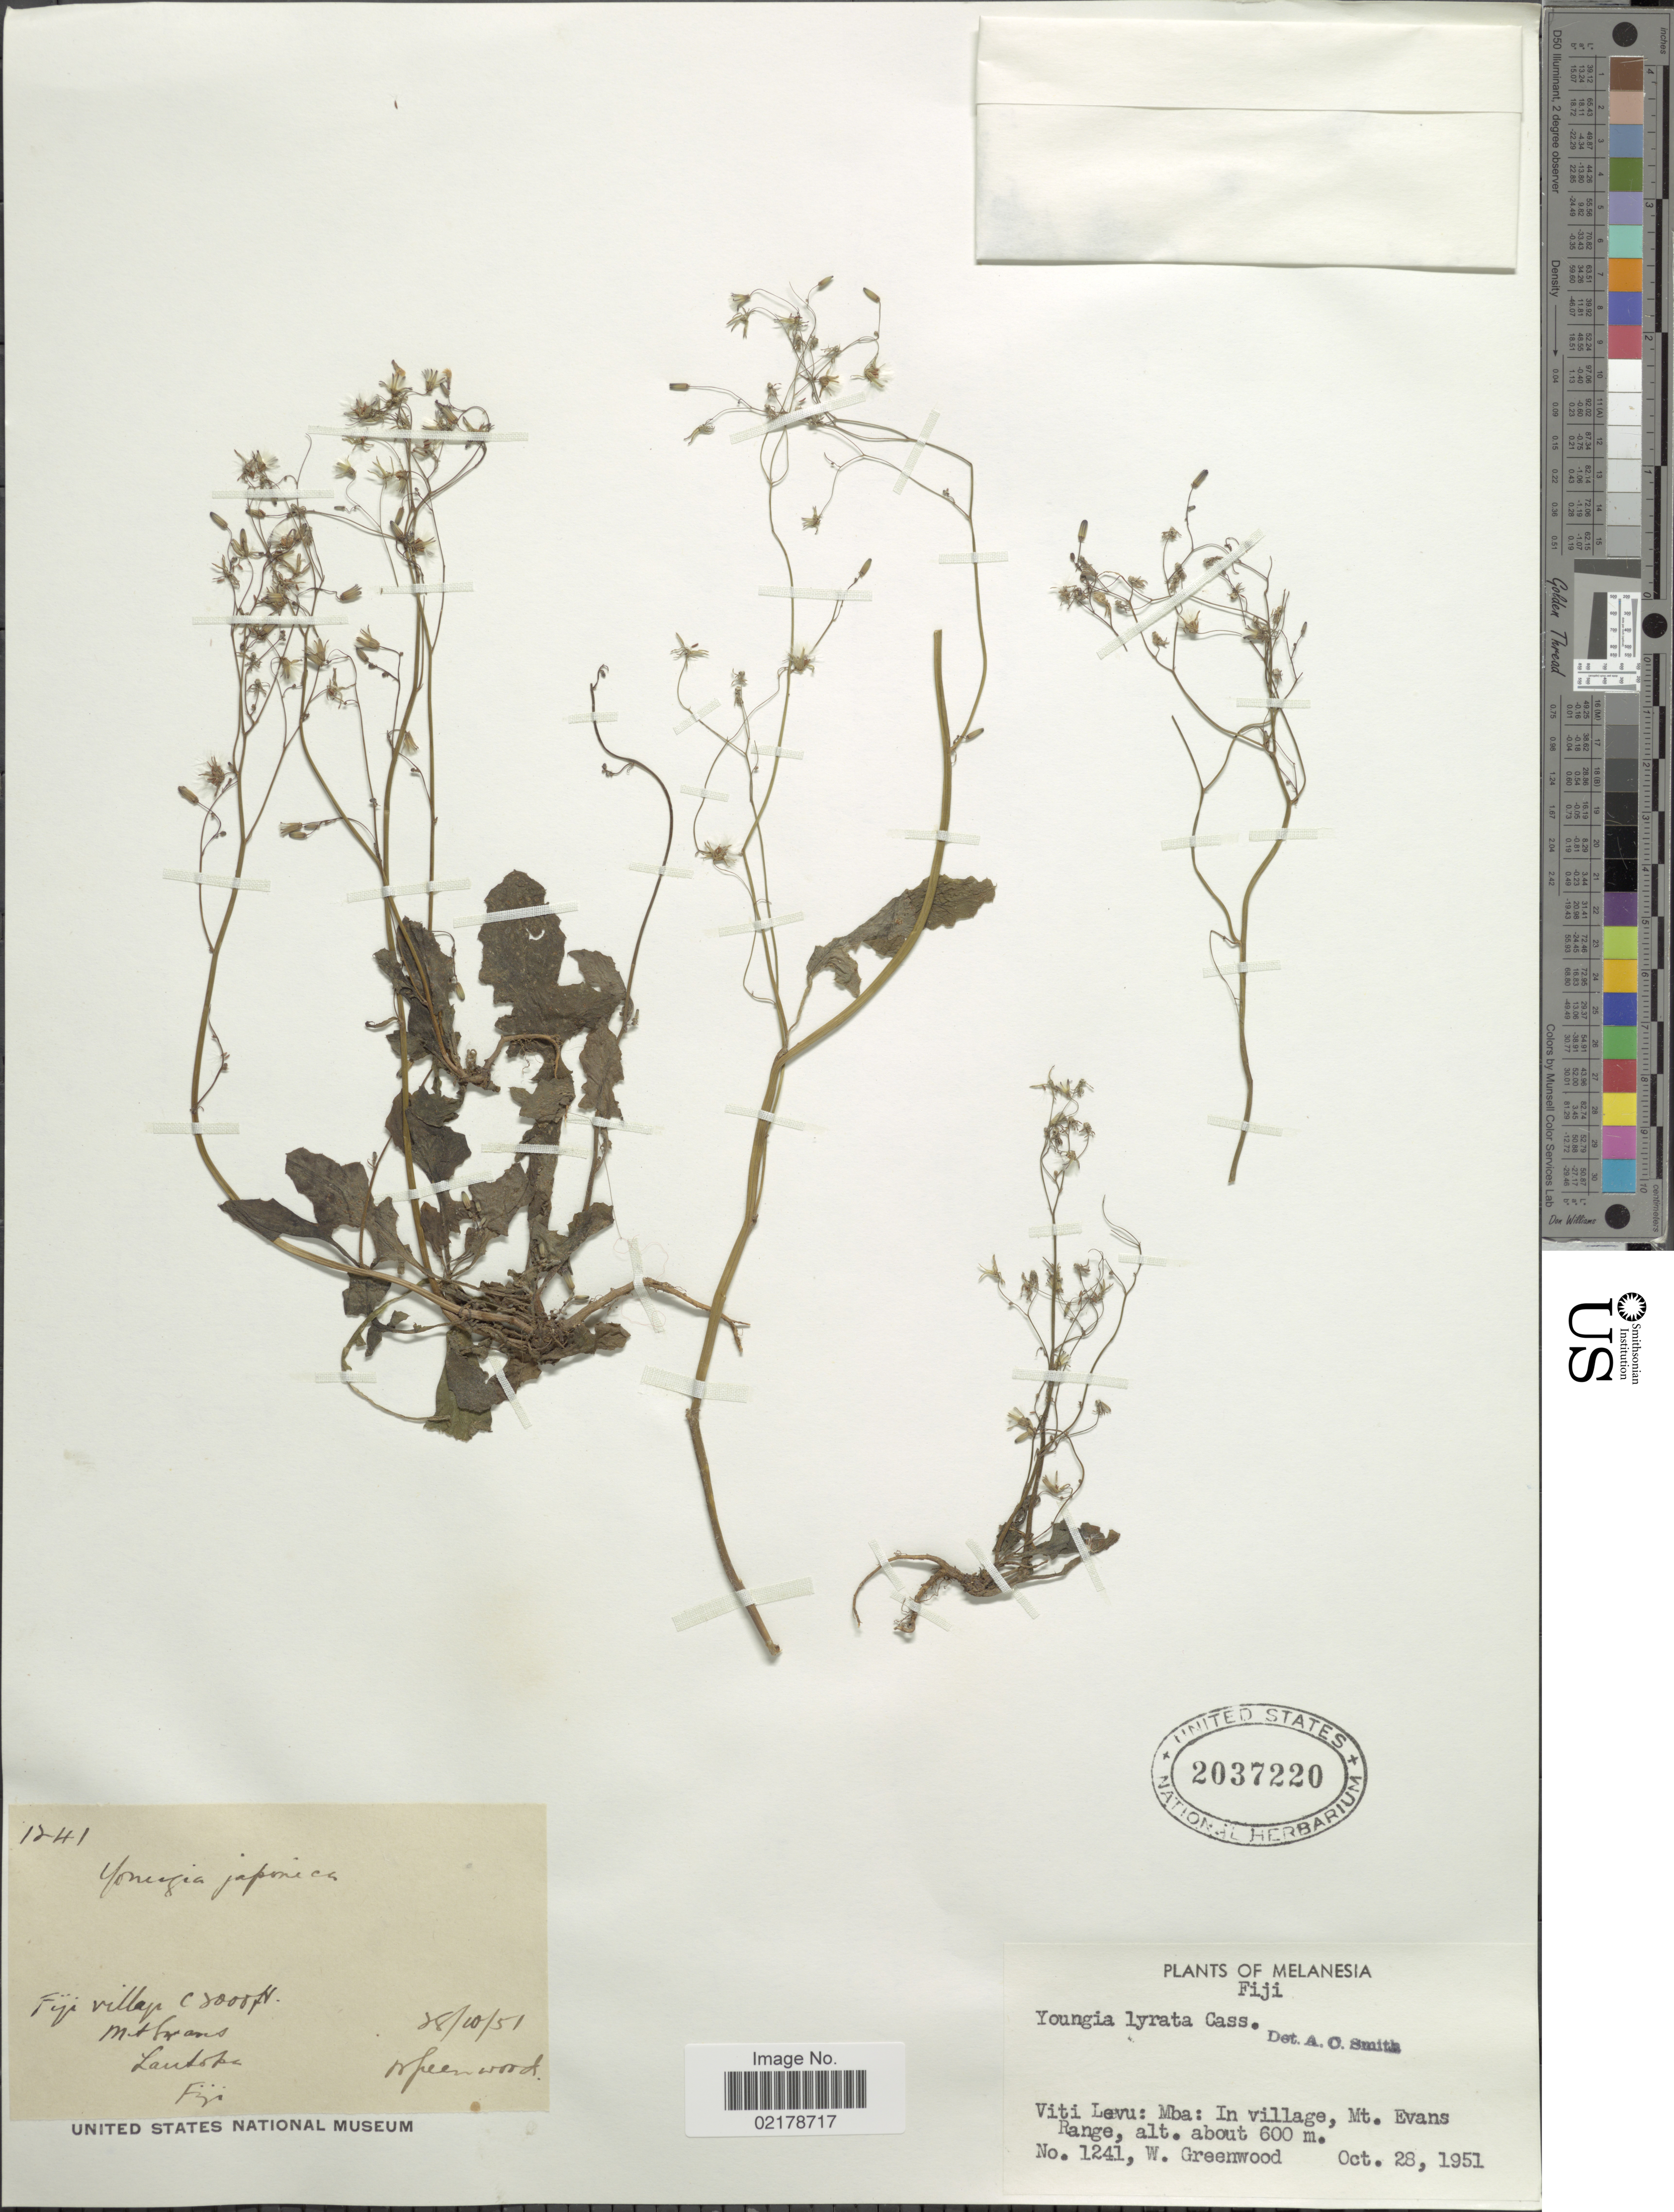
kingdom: Plantae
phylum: Tracheophyta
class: Magnoliopsida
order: Asterales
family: Asteraceae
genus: Youngia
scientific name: Youngia japonica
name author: (L.) DC.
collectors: W. Greenwood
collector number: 1241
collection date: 1951-10-28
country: Fiji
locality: Viti Levu: Mba: In village, Mt. Evans Range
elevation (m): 600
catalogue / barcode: US 2037220